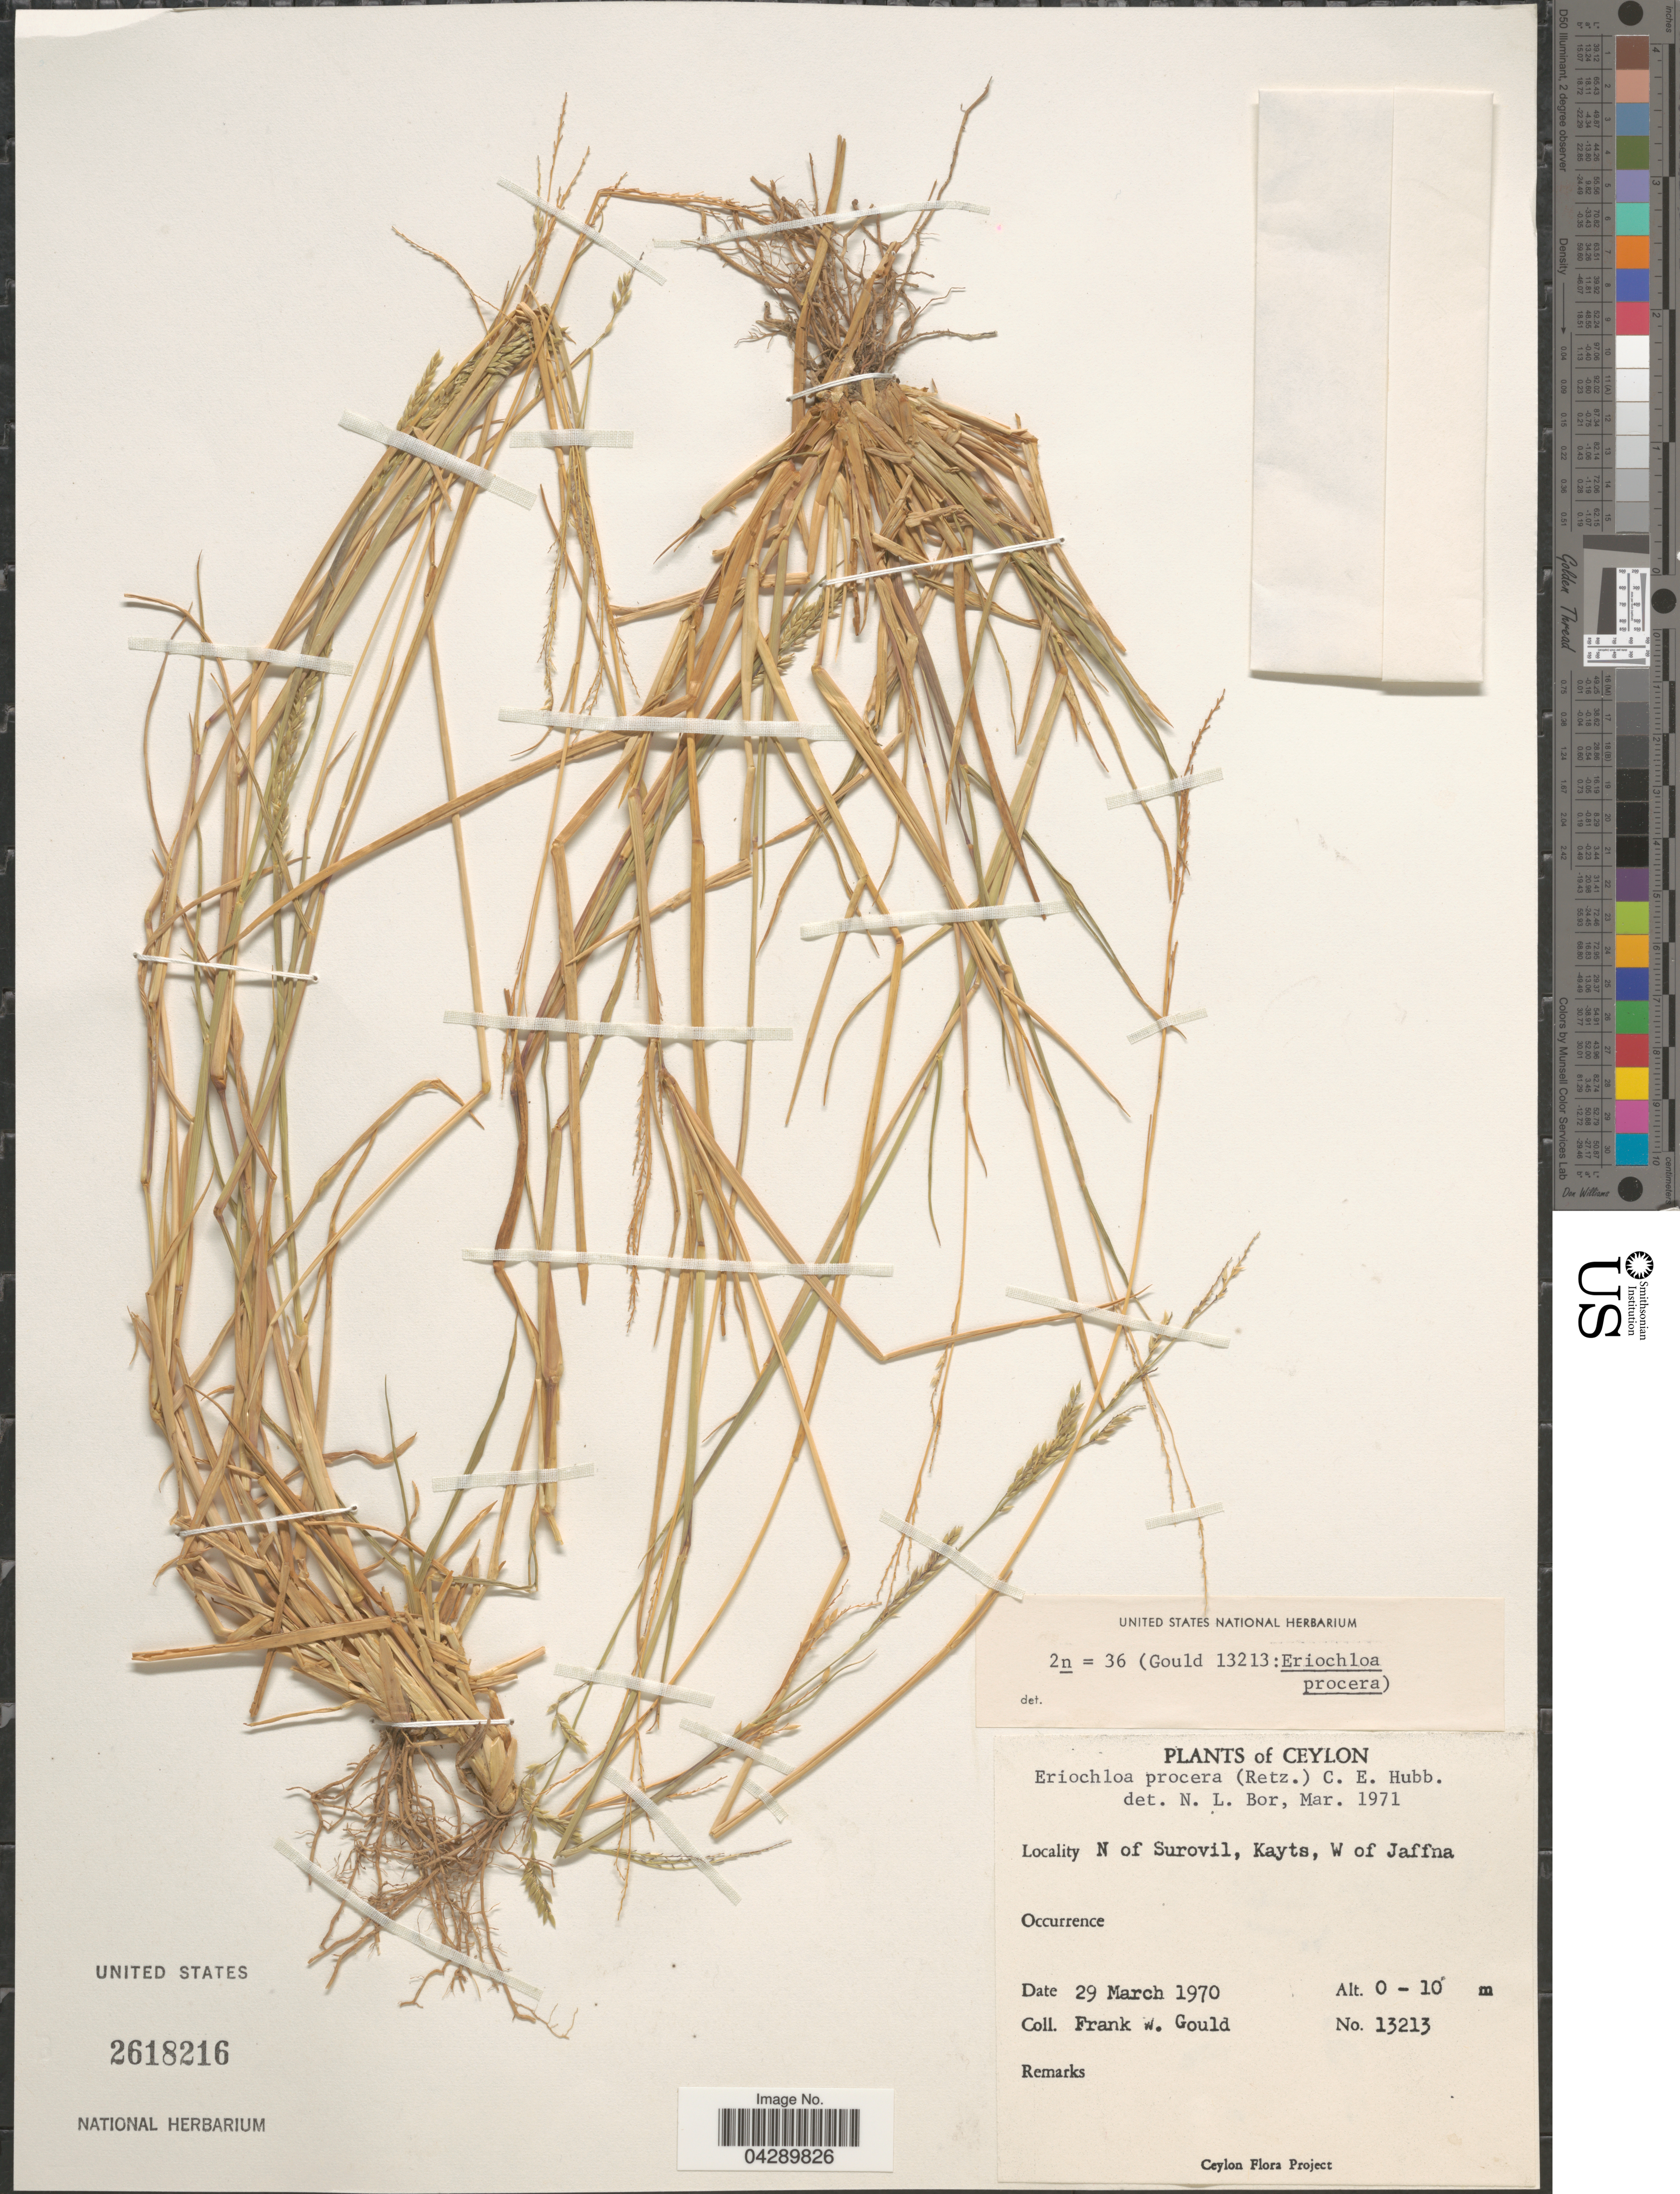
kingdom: Plantae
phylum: Tracheophyta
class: Liliopsida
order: Poales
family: Poaceae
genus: Eriochloa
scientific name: Eriochloa procera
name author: (Retz.) C.E. Hubb.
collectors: F. W. Gould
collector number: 13213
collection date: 1970-03-29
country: Sri Lanka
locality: Ceylon. N of Surovil, Kayts, W of Jaffna.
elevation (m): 0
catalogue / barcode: US 2618216